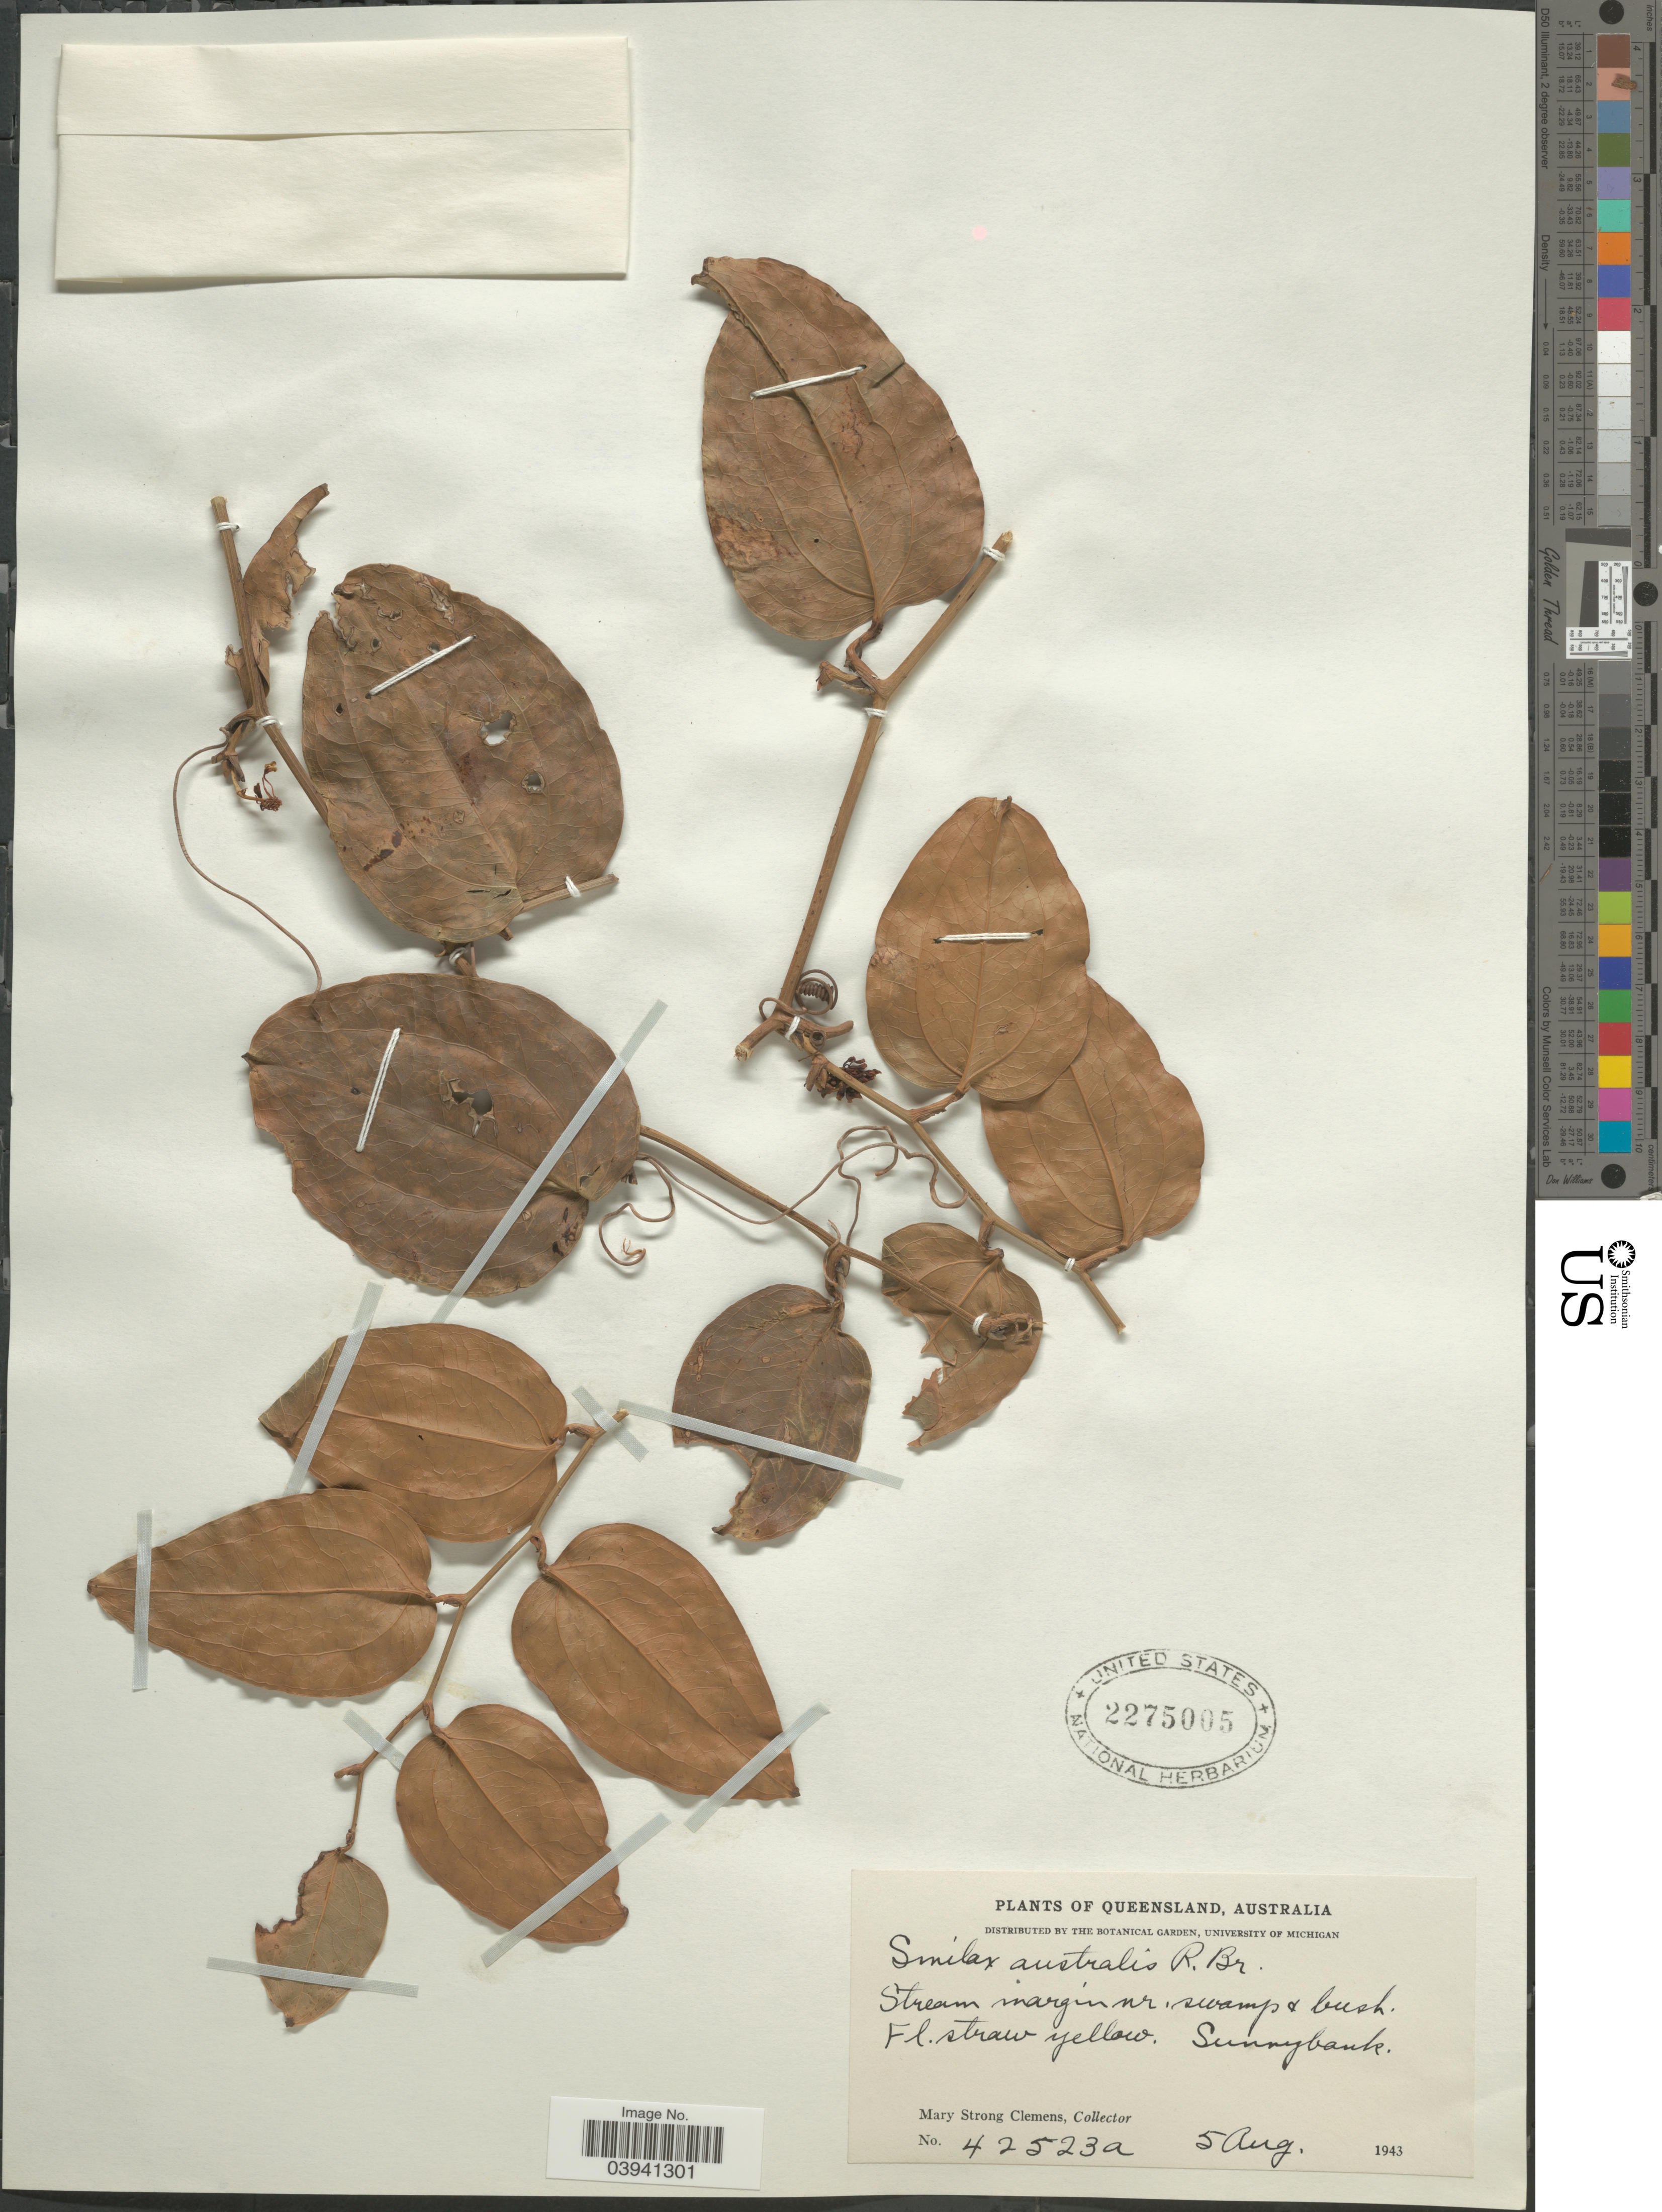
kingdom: Plantae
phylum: Tracheophyta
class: Liliopsida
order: Liliales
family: Smilacaceae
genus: Smilax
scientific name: Smilax australis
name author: R. Br.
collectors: M. S. Clemens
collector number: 42523a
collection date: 1943-08-05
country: Australia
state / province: Queensland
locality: Sunnybank.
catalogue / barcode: US 2275005